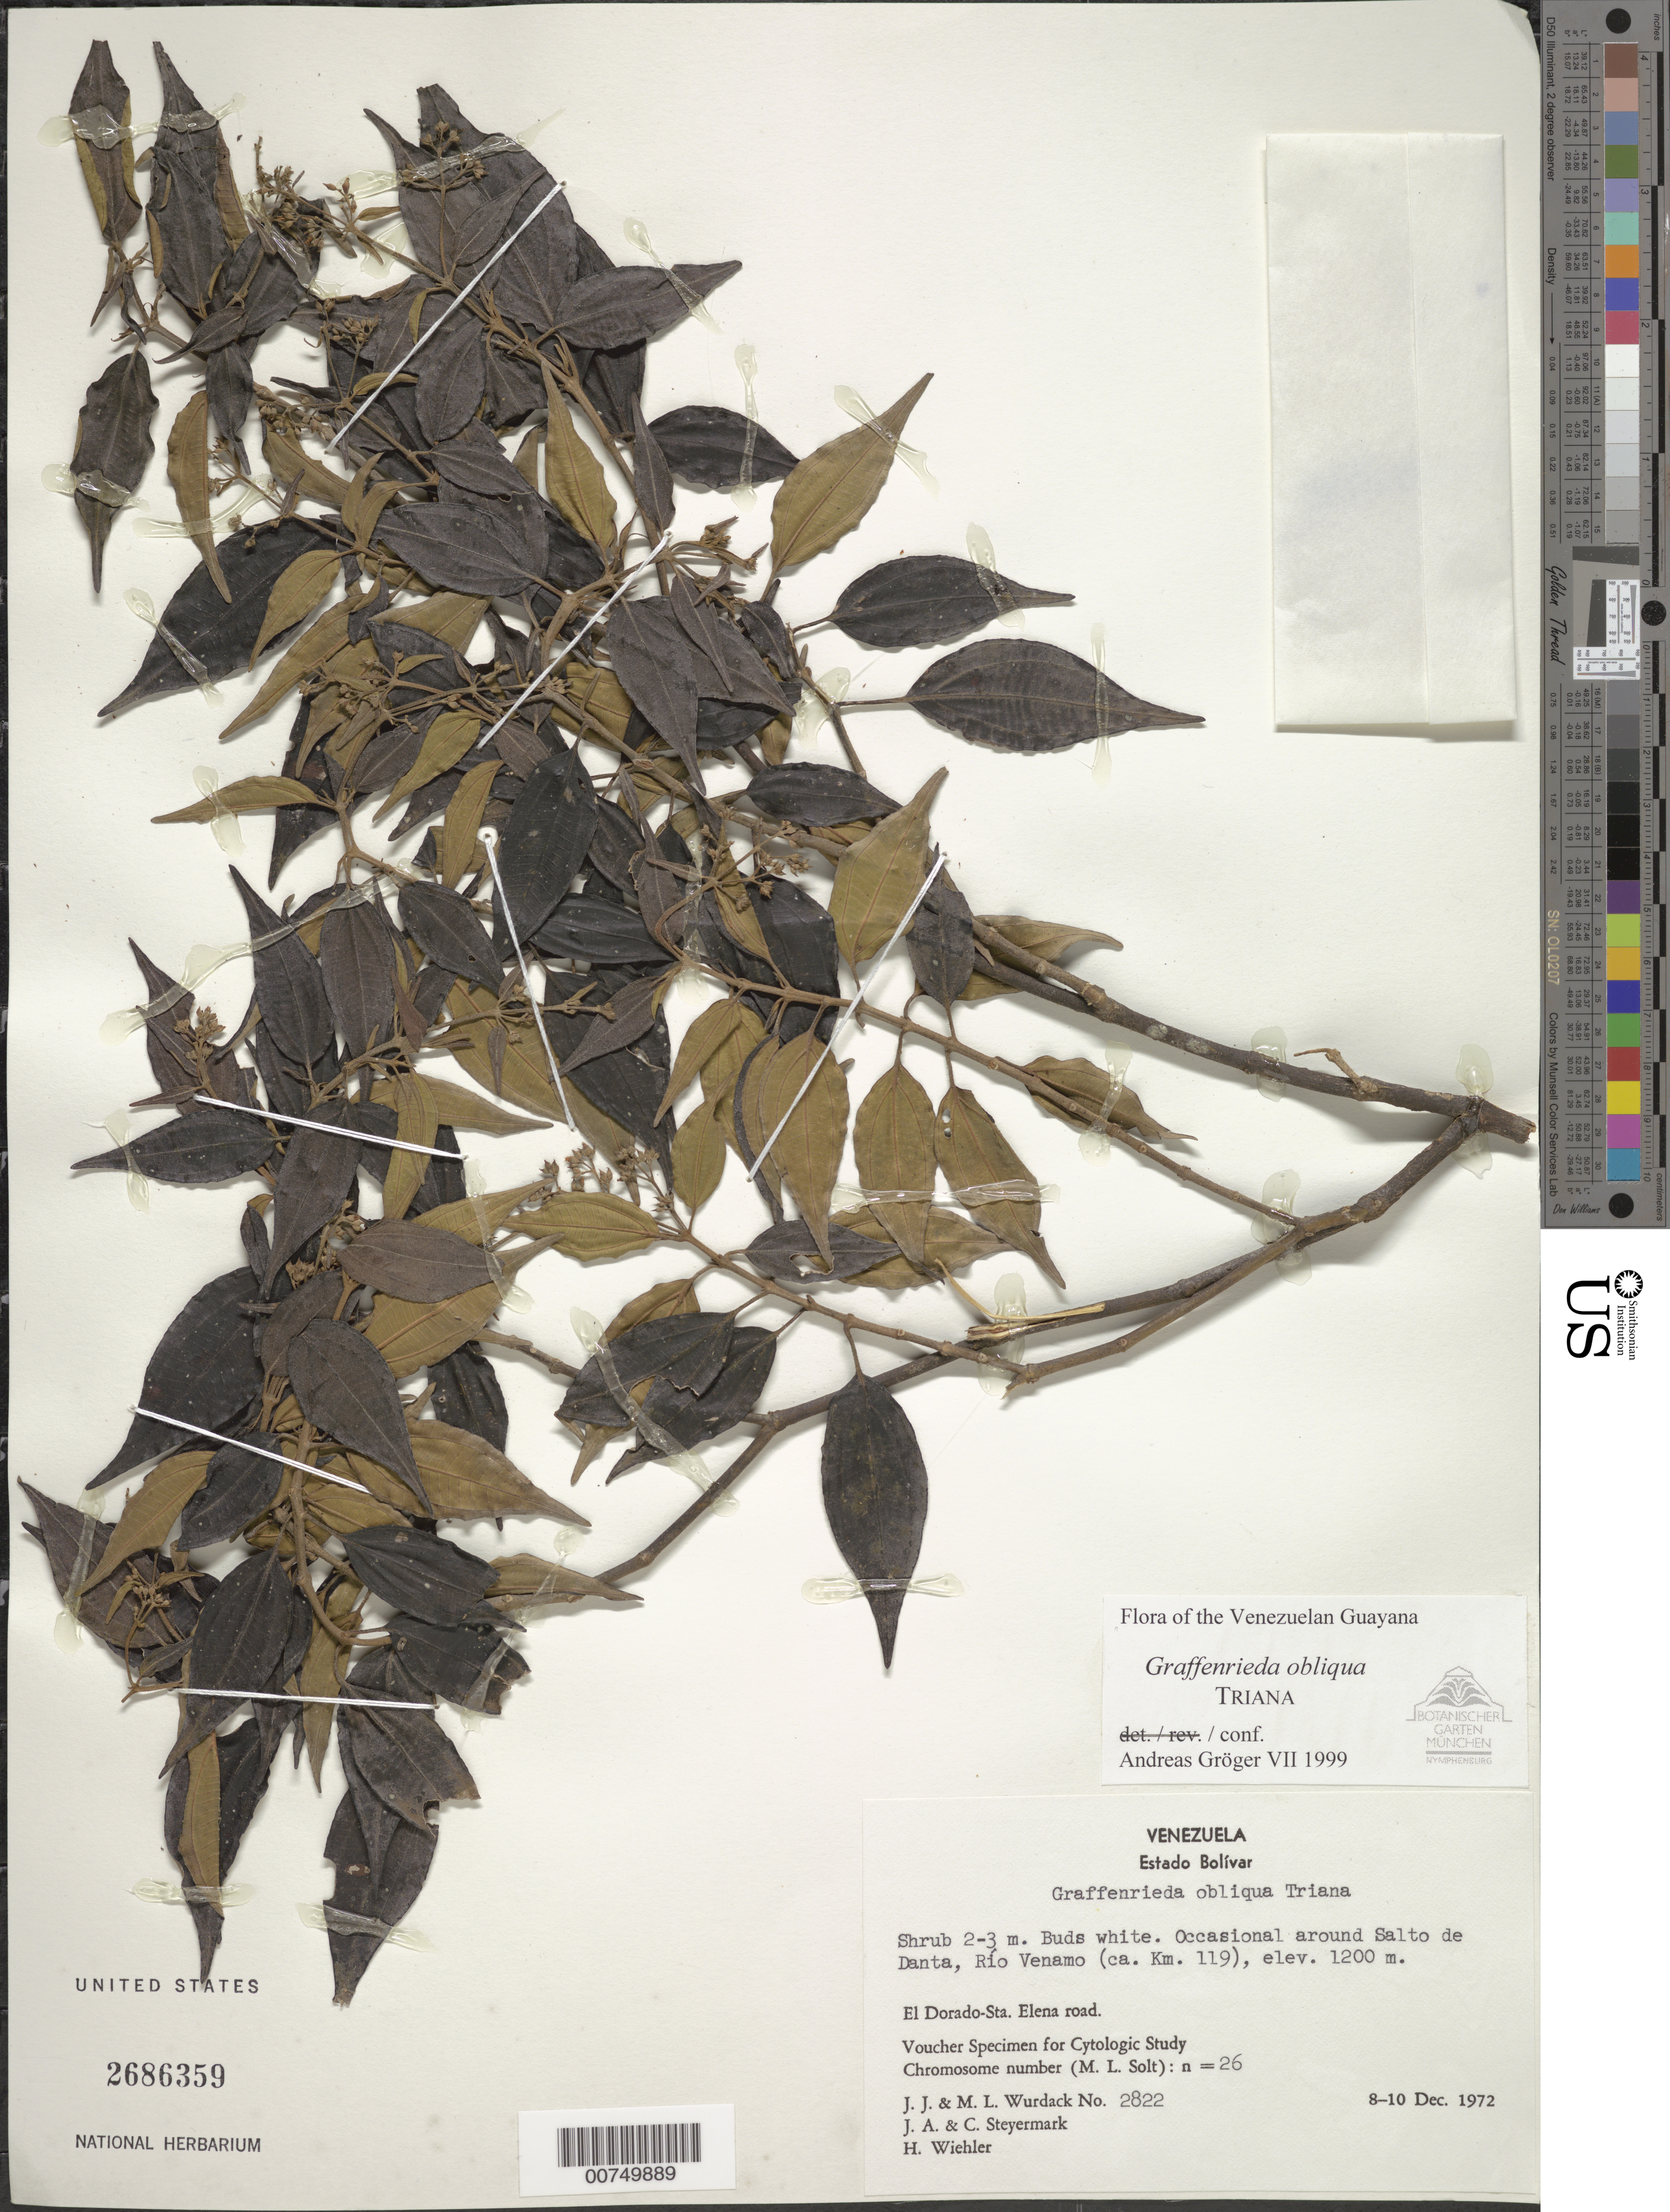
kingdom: Plantae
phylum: Tracheophyta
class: Magnoliopsida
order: Myrtales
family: Melastomataceae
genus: Graffenrieda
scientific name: Graffenrieda obliqua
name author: Triana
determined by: Gröger, A.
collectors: J. J. Wurdack, M. L. Wurdack, J. Steyermark & C. Steyermark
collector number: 2822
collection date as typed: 8-Dec-72 to 10-Dec-72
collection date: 1972-12-08/1972-12-10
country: Venezuela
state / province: Bolívar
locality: Salto de Danta, Río Venamo, km 119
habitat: Around salto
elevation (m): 1200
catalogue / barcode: US 2686359